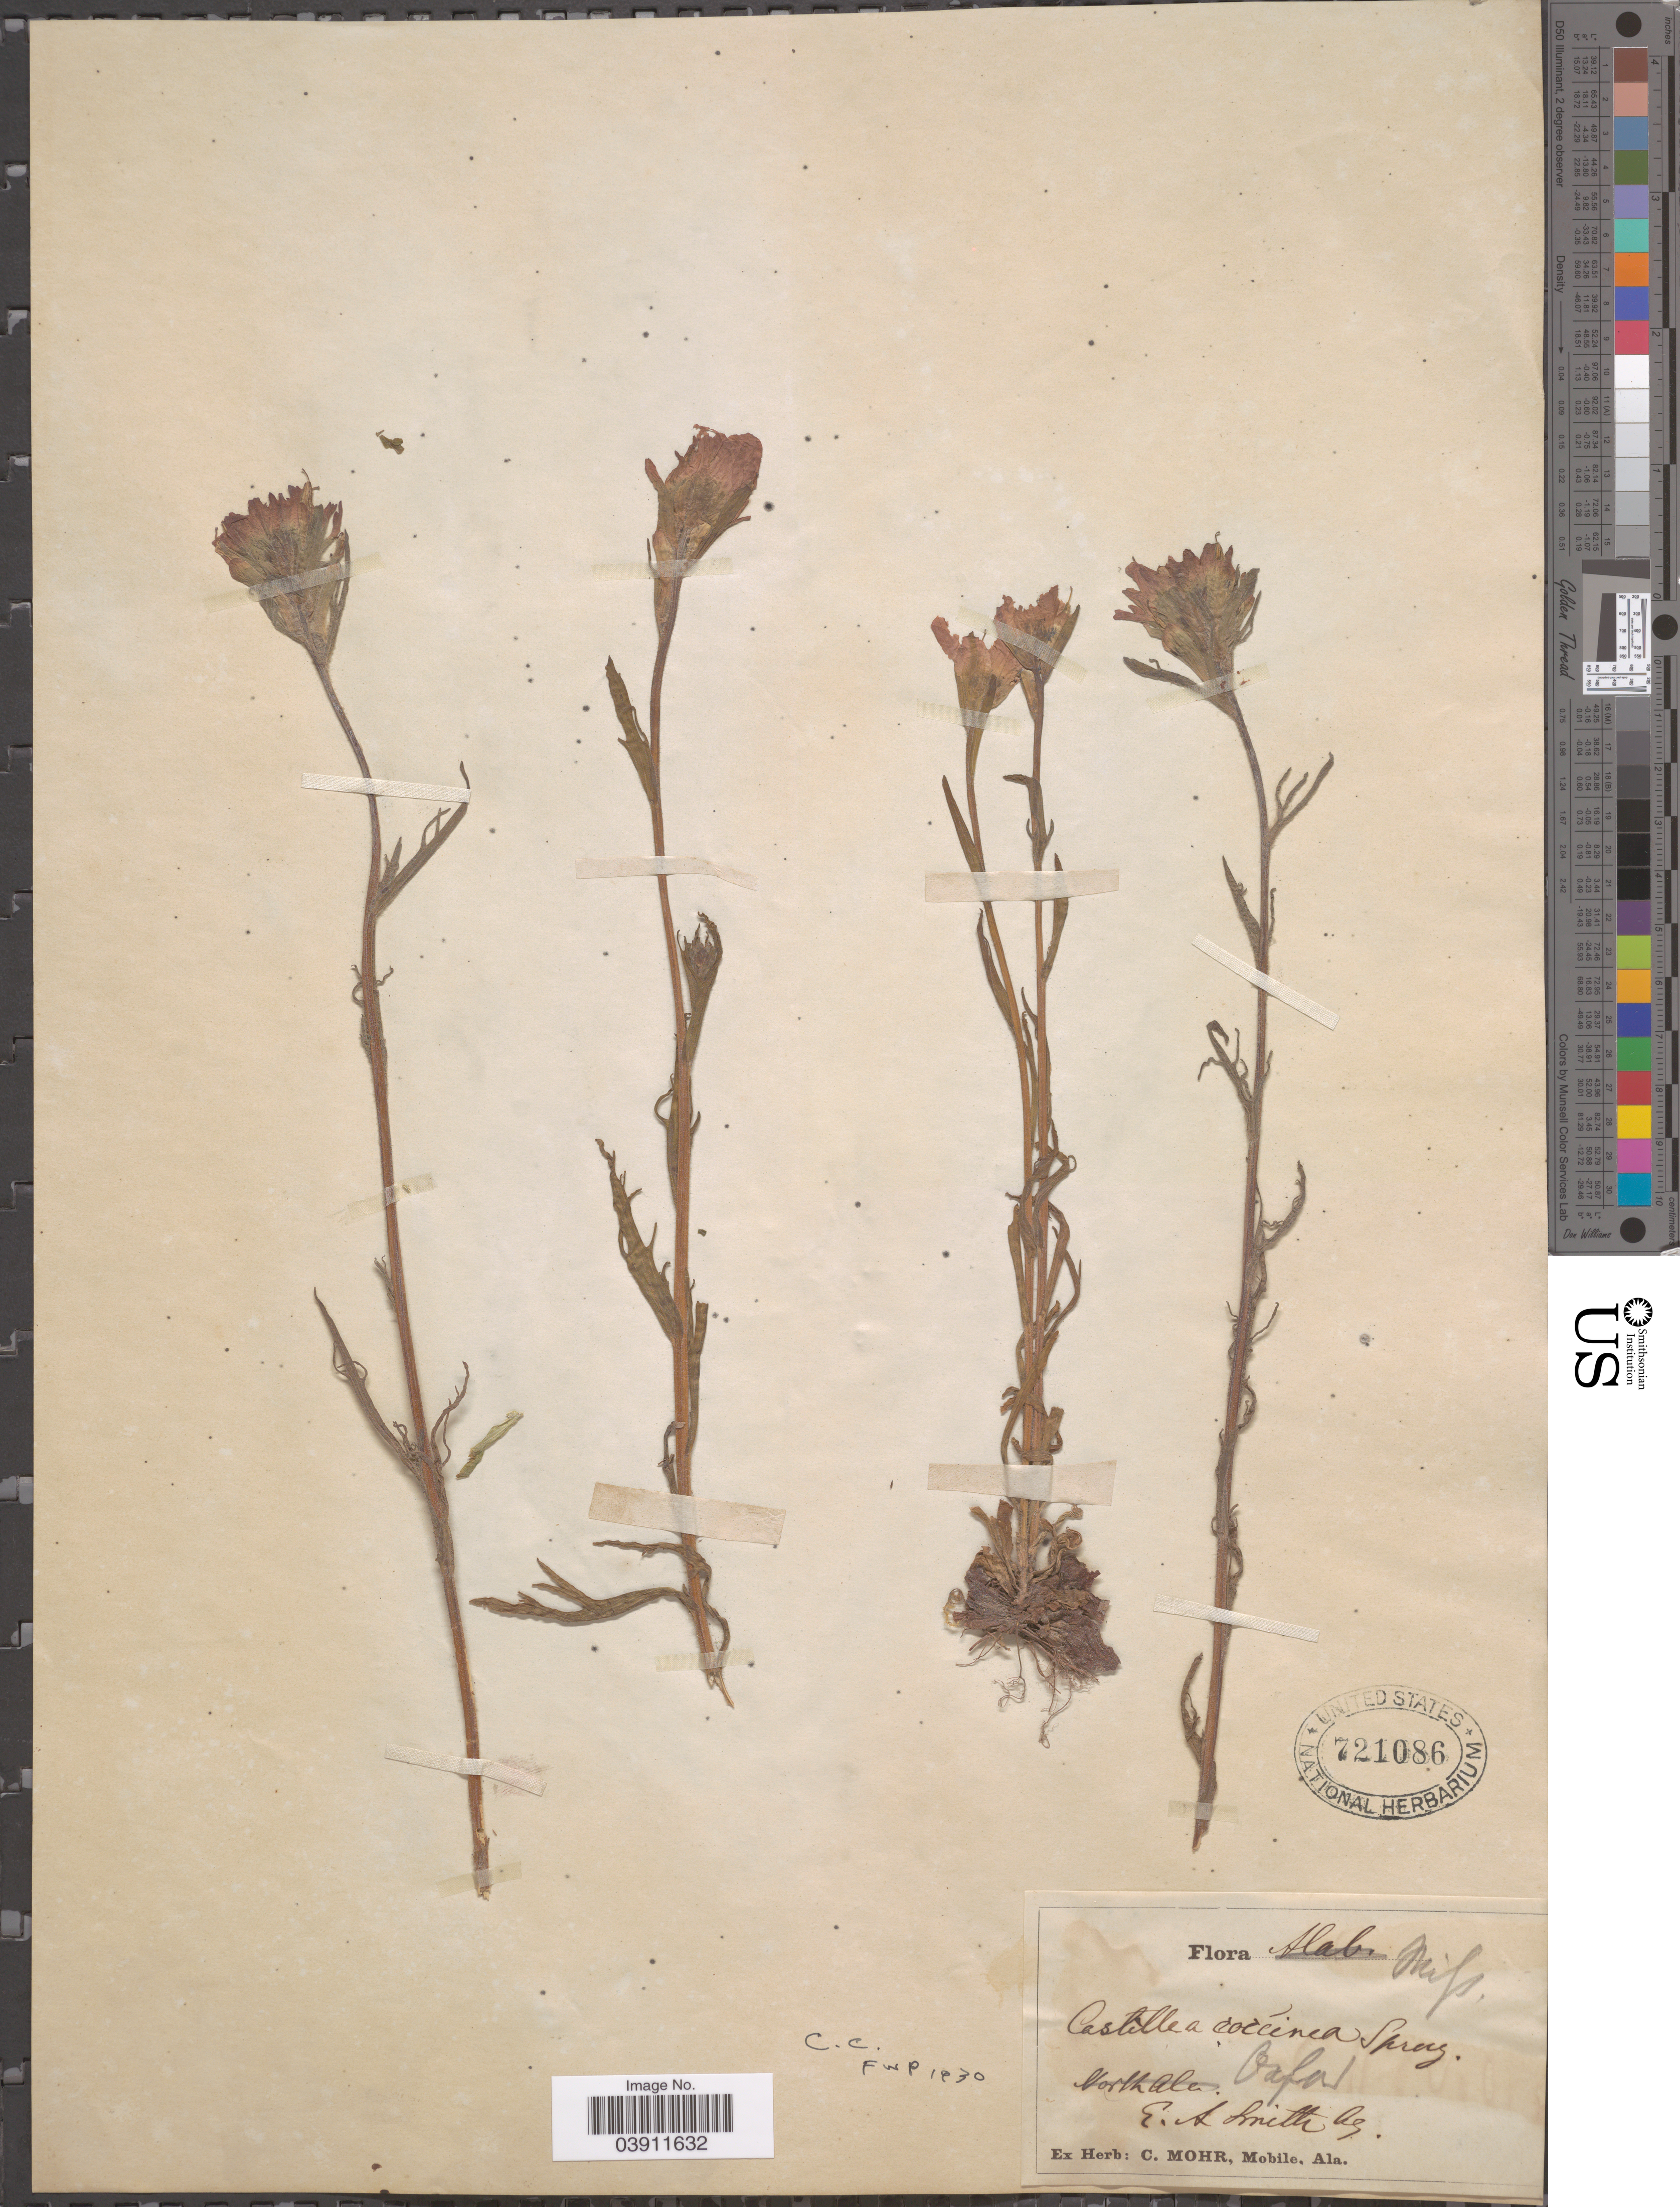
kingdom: Plantae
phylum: Tracheophyta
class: Magnoliopsida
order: Lamiales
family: Orobanchaceae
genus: Castilleja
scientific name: Castilleja coccinea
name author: (L.) Spreng.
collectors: E. A. Smith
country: United States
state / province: Mississippi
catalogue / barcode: US 721086